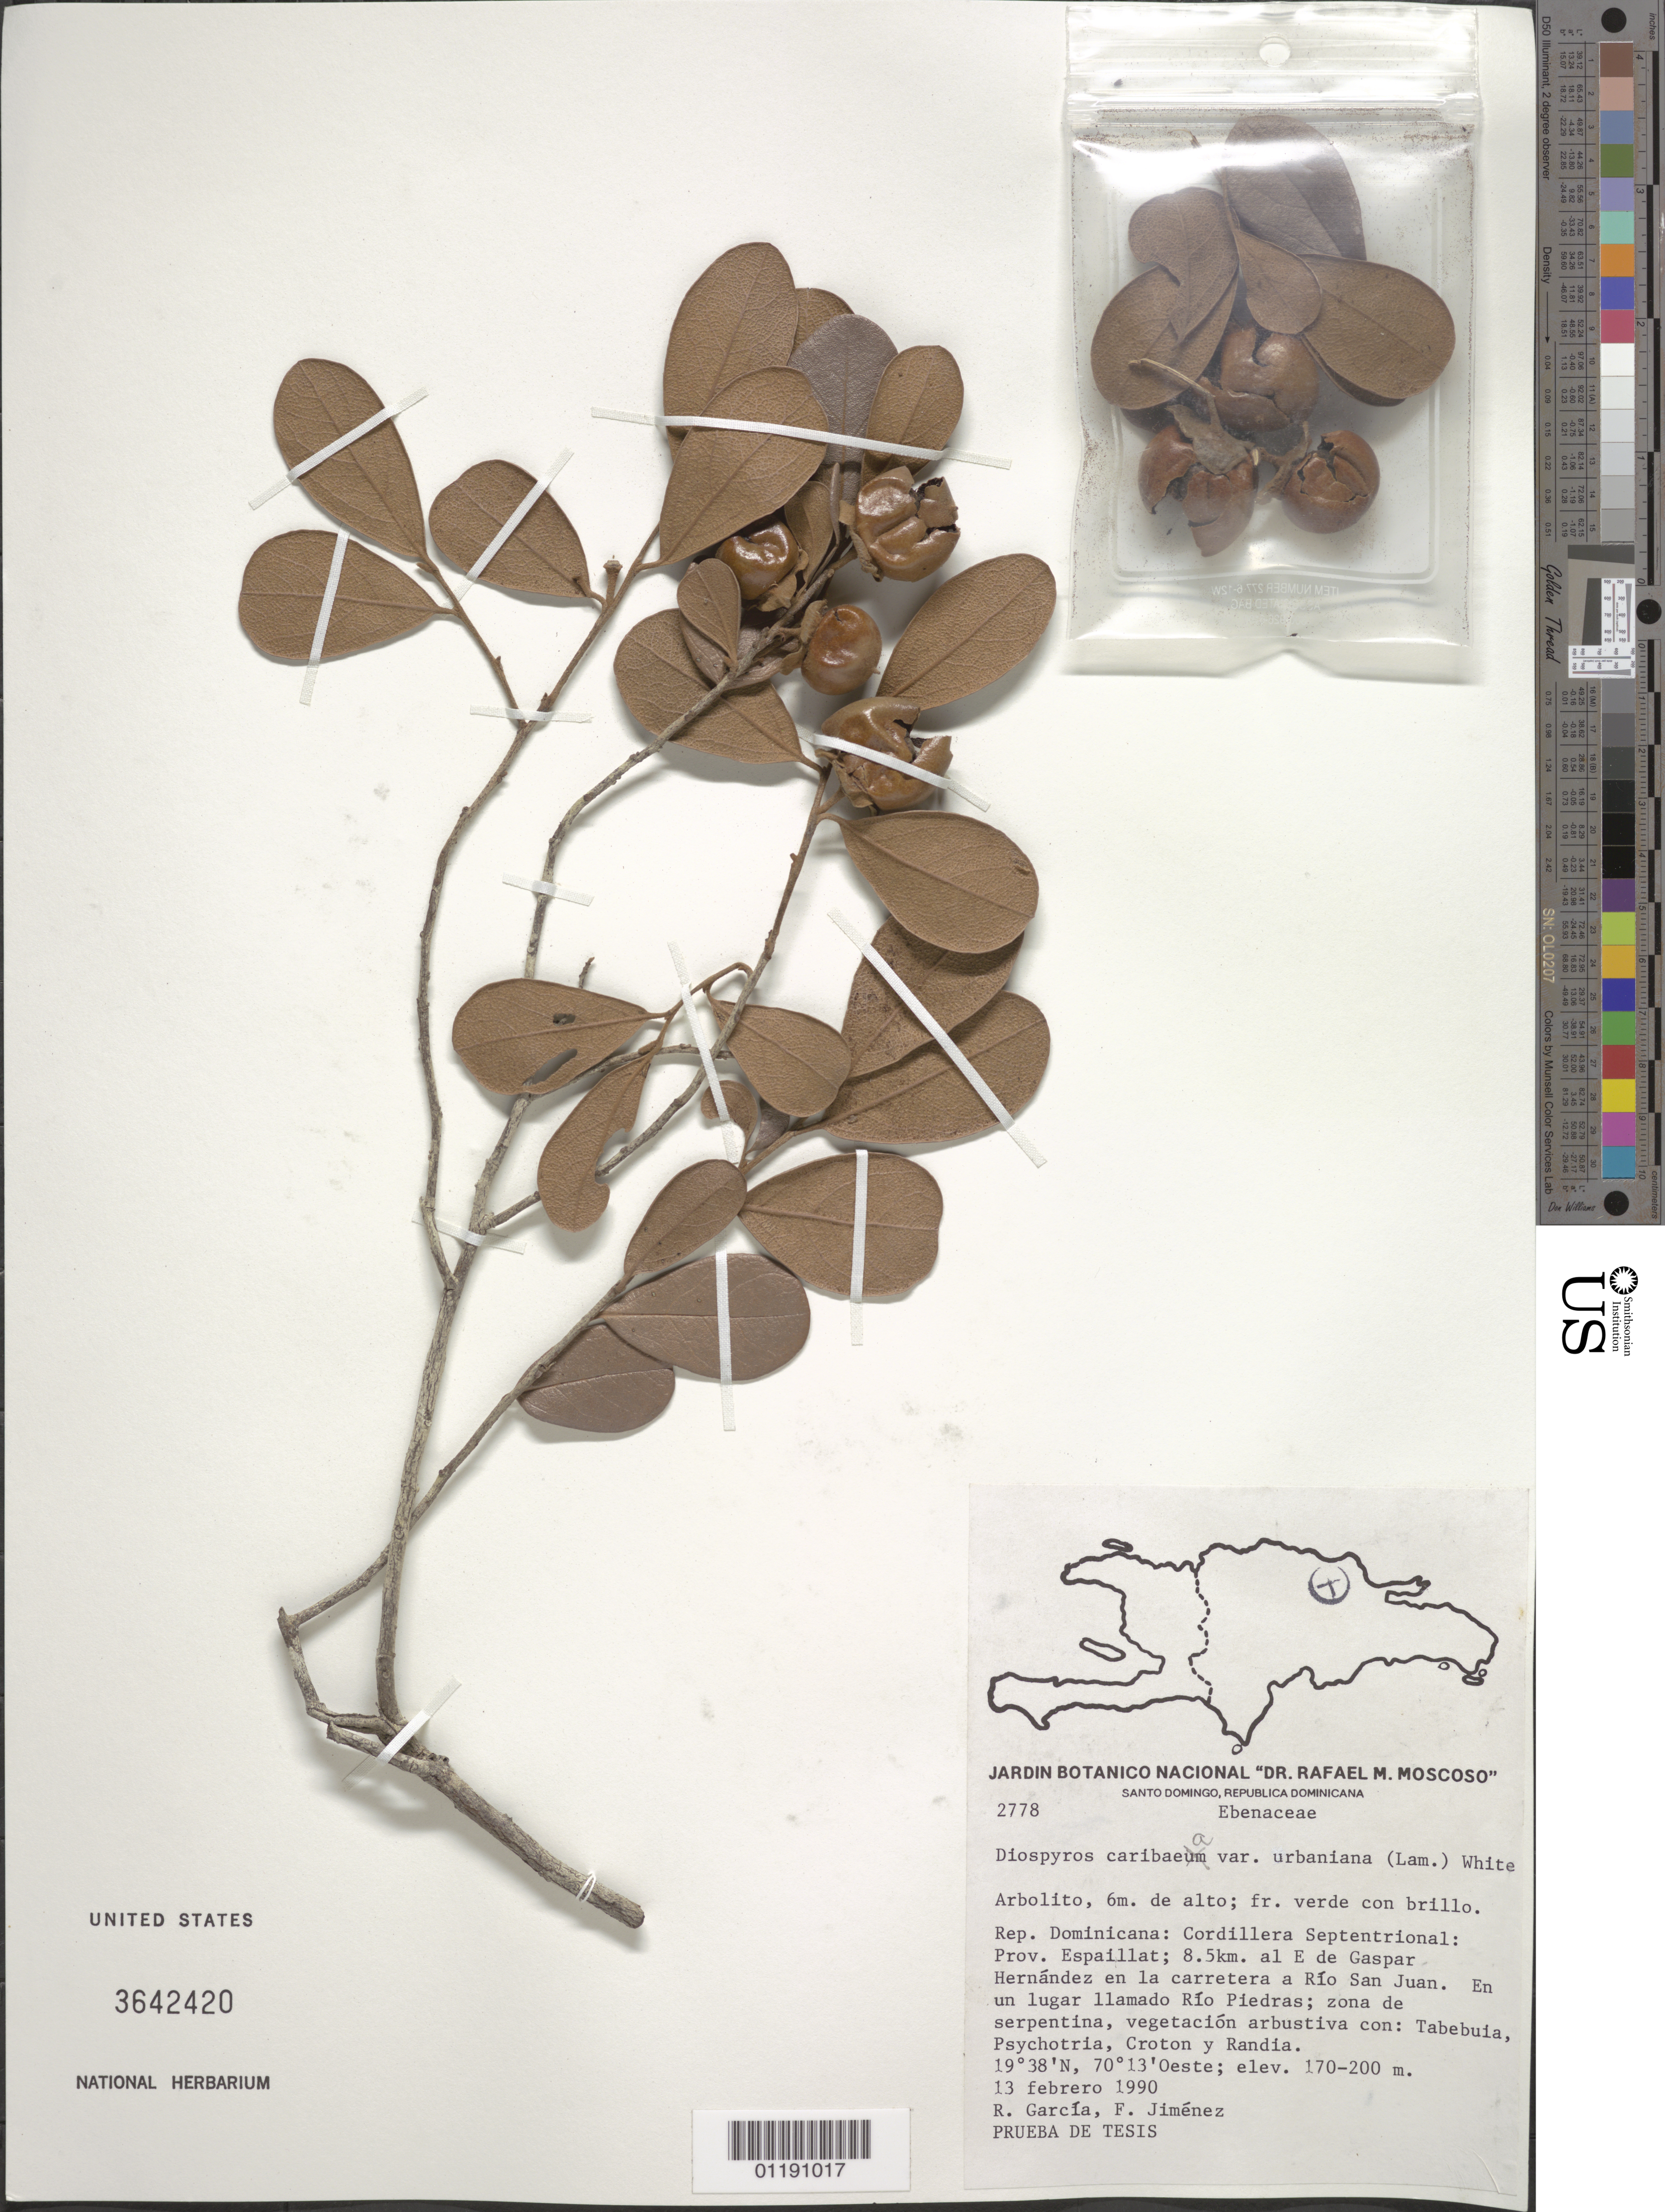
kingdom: Plantae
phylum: Tracheophyta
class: Magnoliopsida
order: Ericales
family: Ebenaceae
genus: Diospyros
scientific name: Diospyros caribaea var. urbaniana (Leonard) F. White comb nov. ined.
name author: (León)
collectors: R. G. García & F. Jiménez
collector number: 2778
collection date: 1990-02-13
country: Dominican Republic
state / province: Espaillat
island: Hispaniola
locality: Cordillera Septentrional: 8.5 km E of Gaspar Hernández on the road to Río San Juan. In the place called Río Piedras.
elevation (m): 170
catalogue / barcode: US 3642420